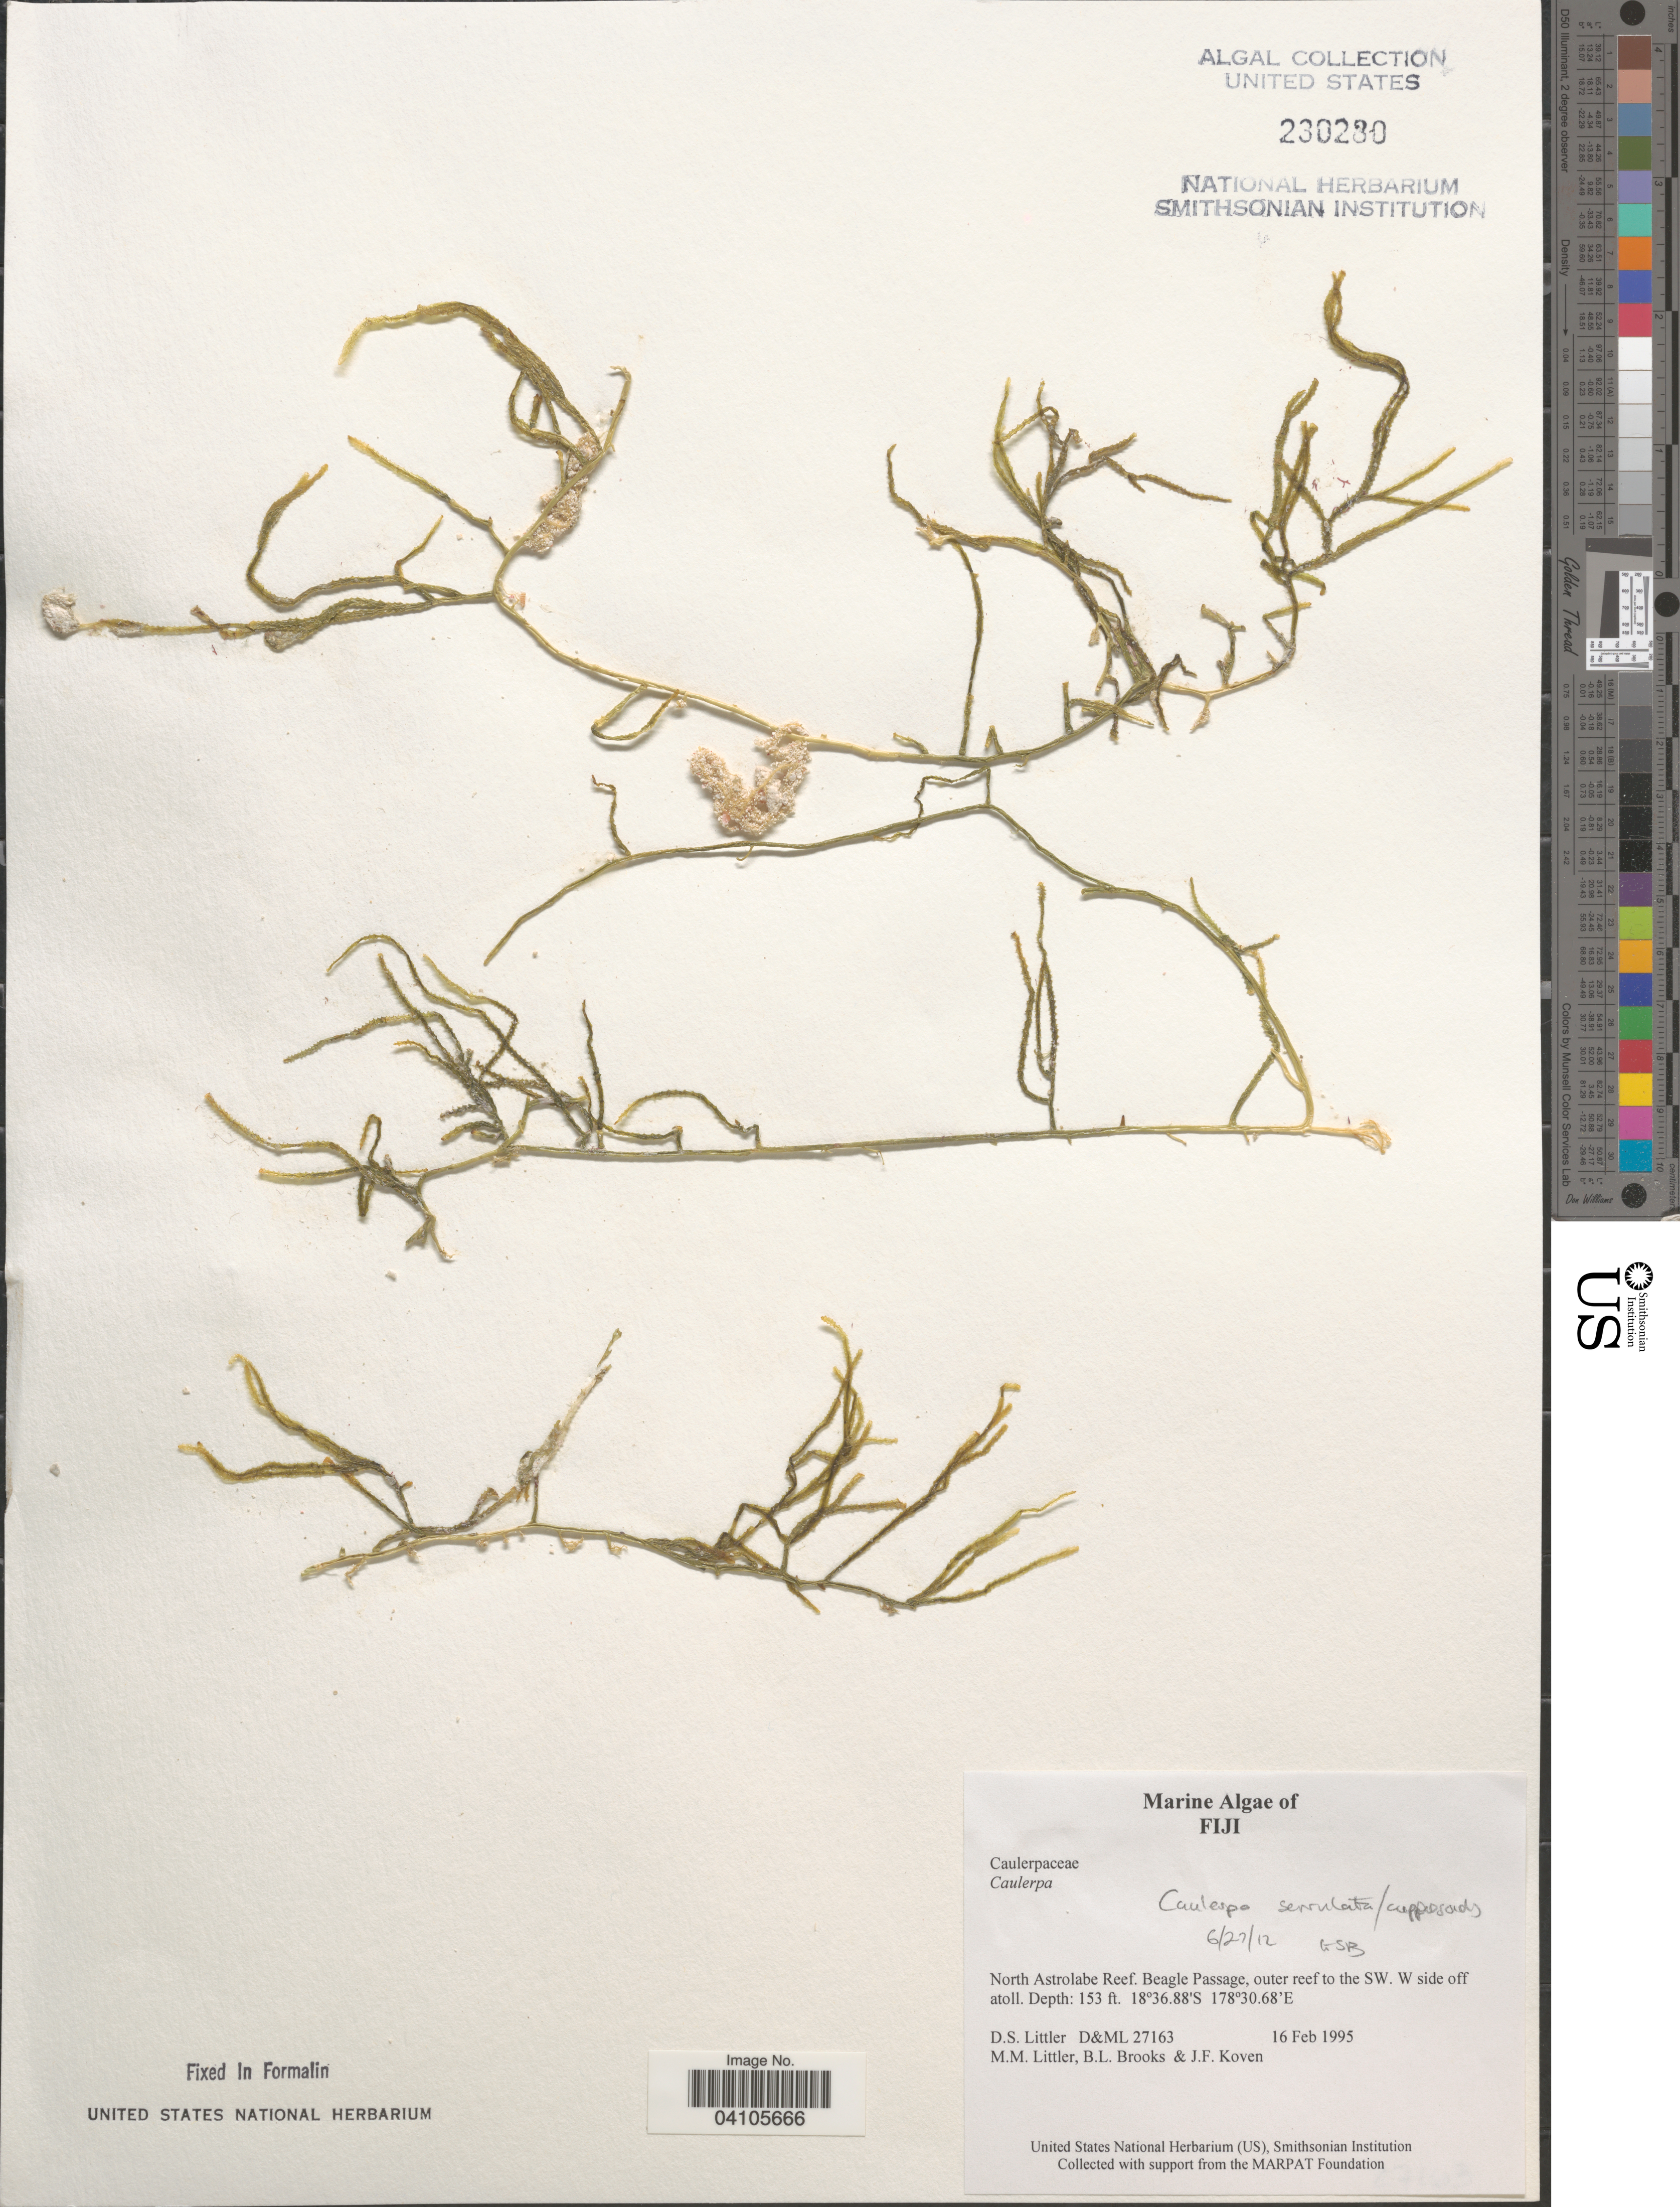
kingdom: Plantae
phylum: Chlorophyta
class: Ulvophyceae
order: Bryopsidales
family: Caulerpaceae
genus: Caulerpa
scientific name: Caulerpa serrulata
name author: (Forssk.) J. Agardh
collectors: D. S. Littler, B. Brooks & J. Koven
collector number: D&ML 27163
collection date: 1995-02-16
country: Fiji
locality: North Astrolabe Reef. Beagle Passage, outer reef to the SW. W side off atoll.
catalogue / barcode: US 230280